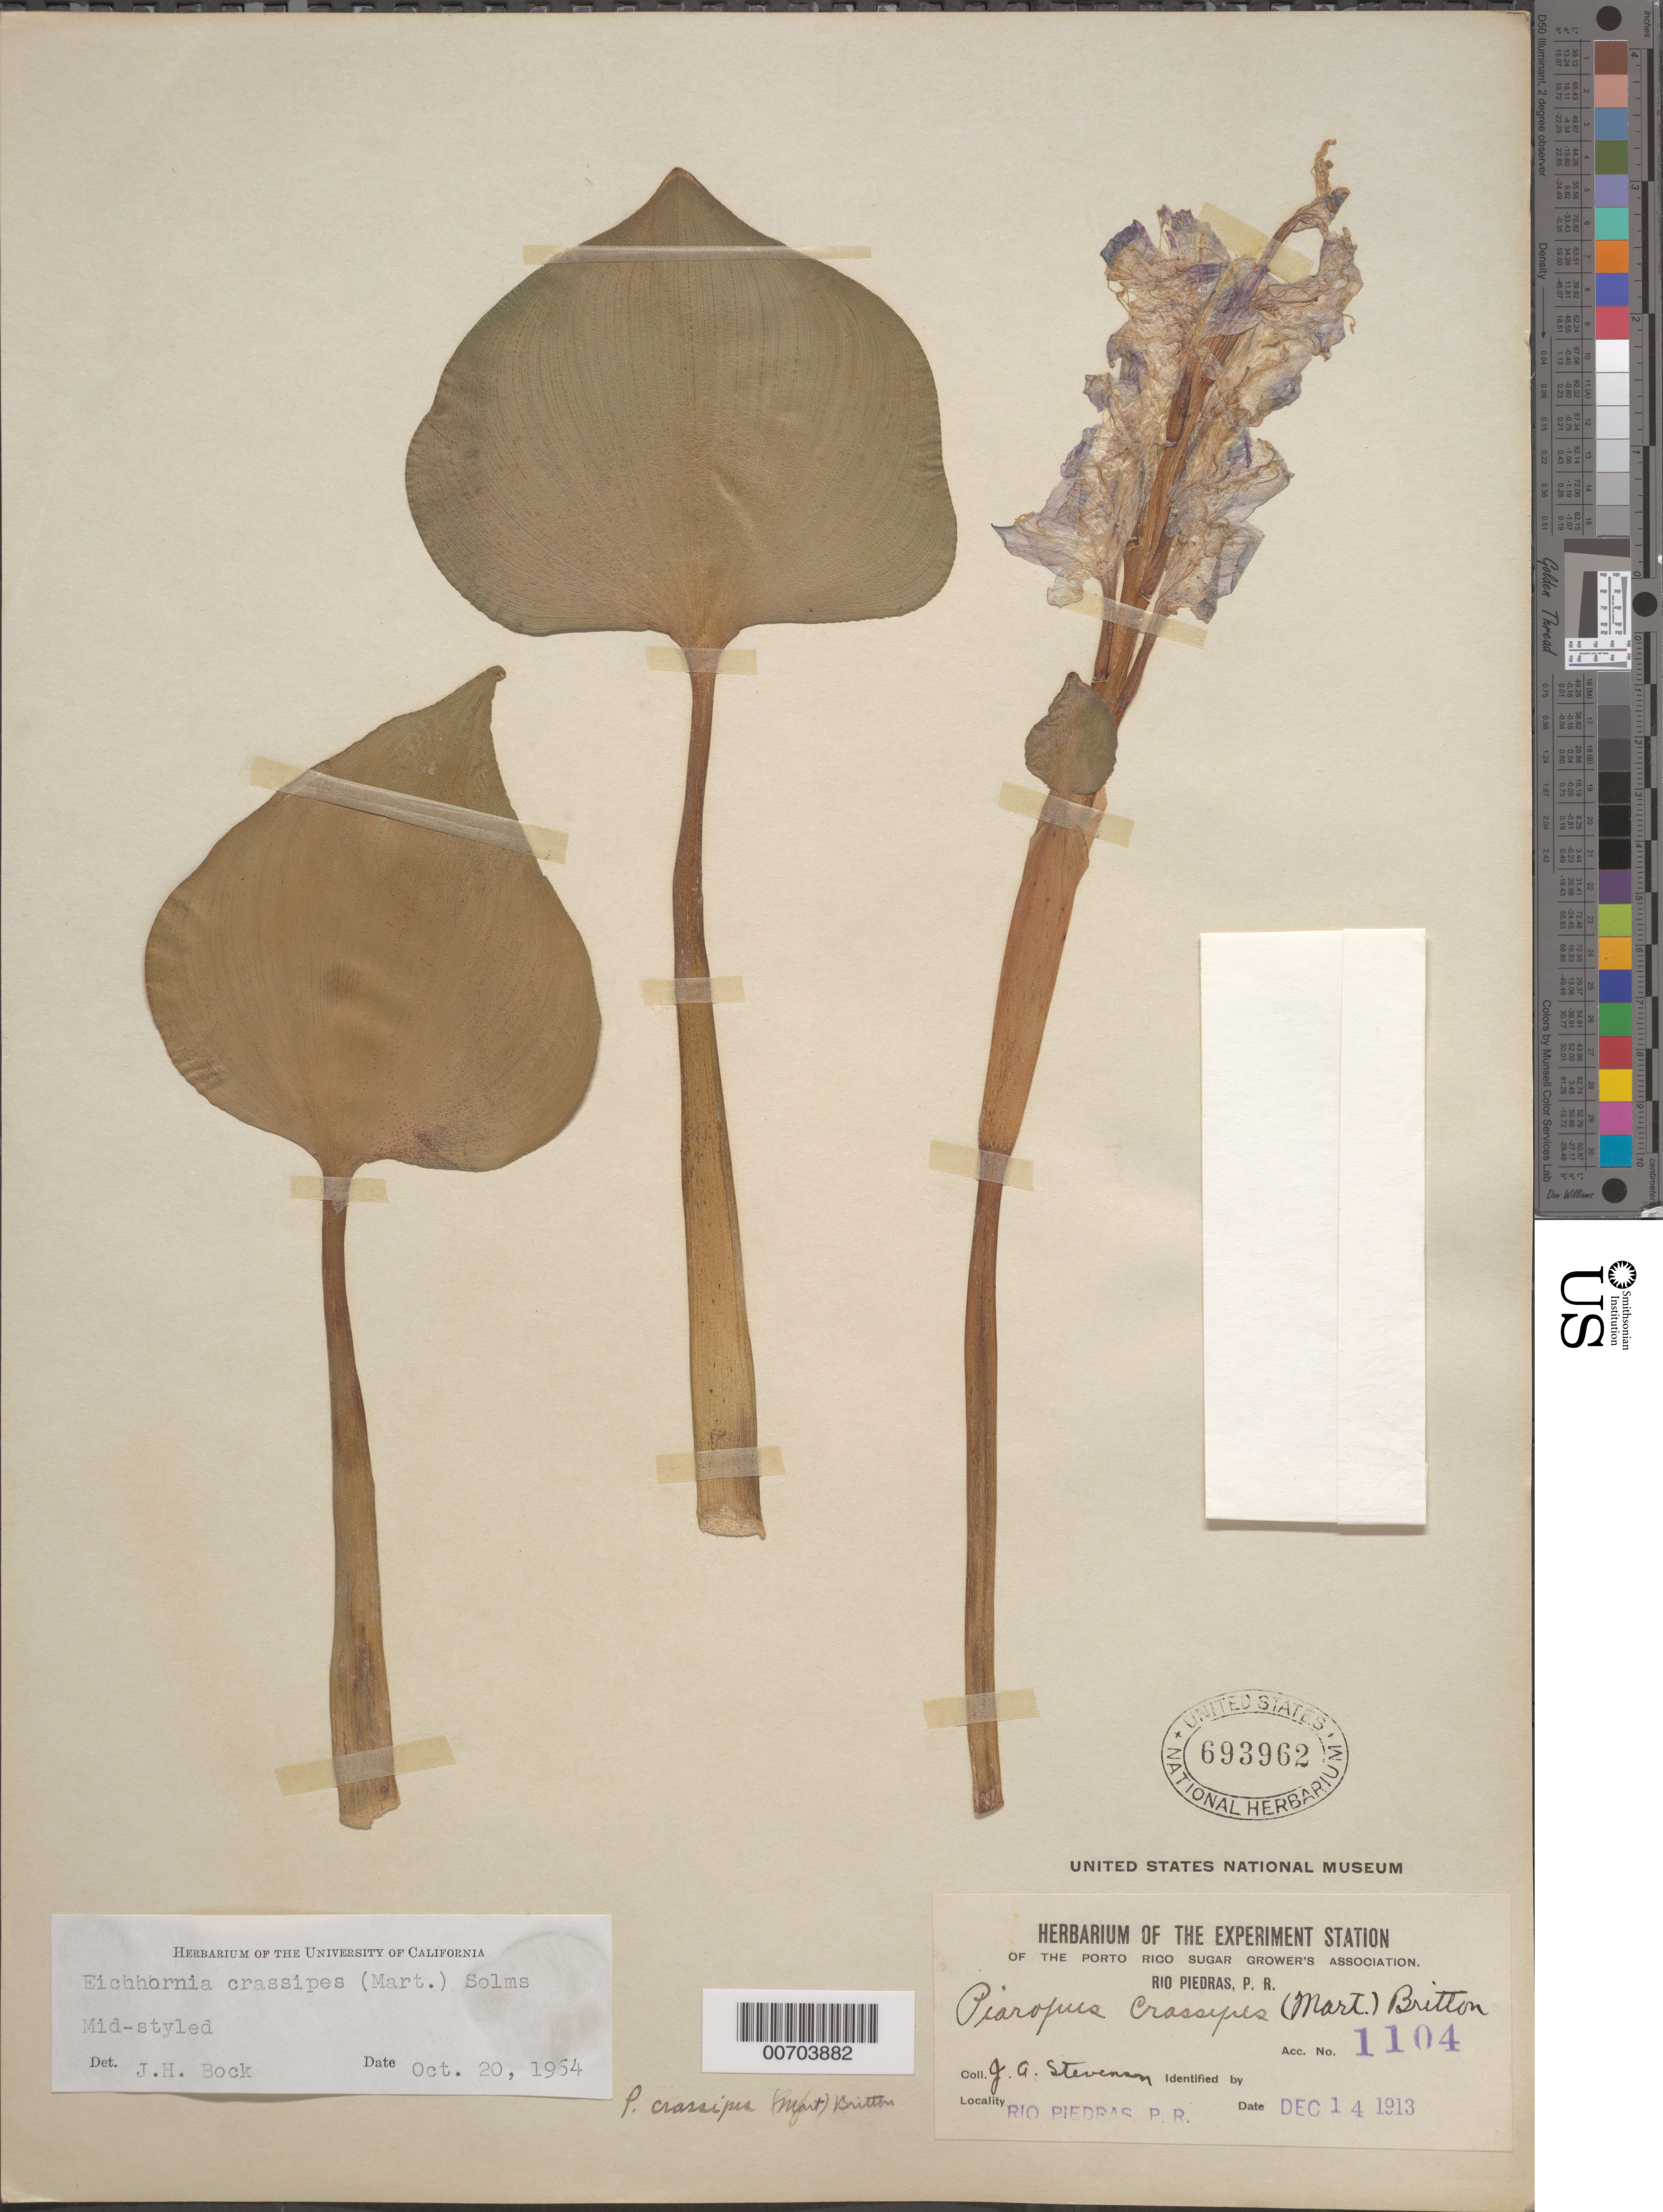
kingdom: Plantae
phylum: Tracheophyta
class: Liliopsida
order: Commelinales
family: Pontederiaceae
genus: Eichhornia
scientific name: Eichhornia crassipes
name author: (Mart.) Solms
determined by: Bock, J. H.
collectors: J. Stevenson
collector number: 1104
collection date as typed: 14 Dec 1913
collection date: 1913-12-14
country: Puerto Rico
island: Greater Antilles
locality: Río Piedras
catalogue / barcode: US 693962